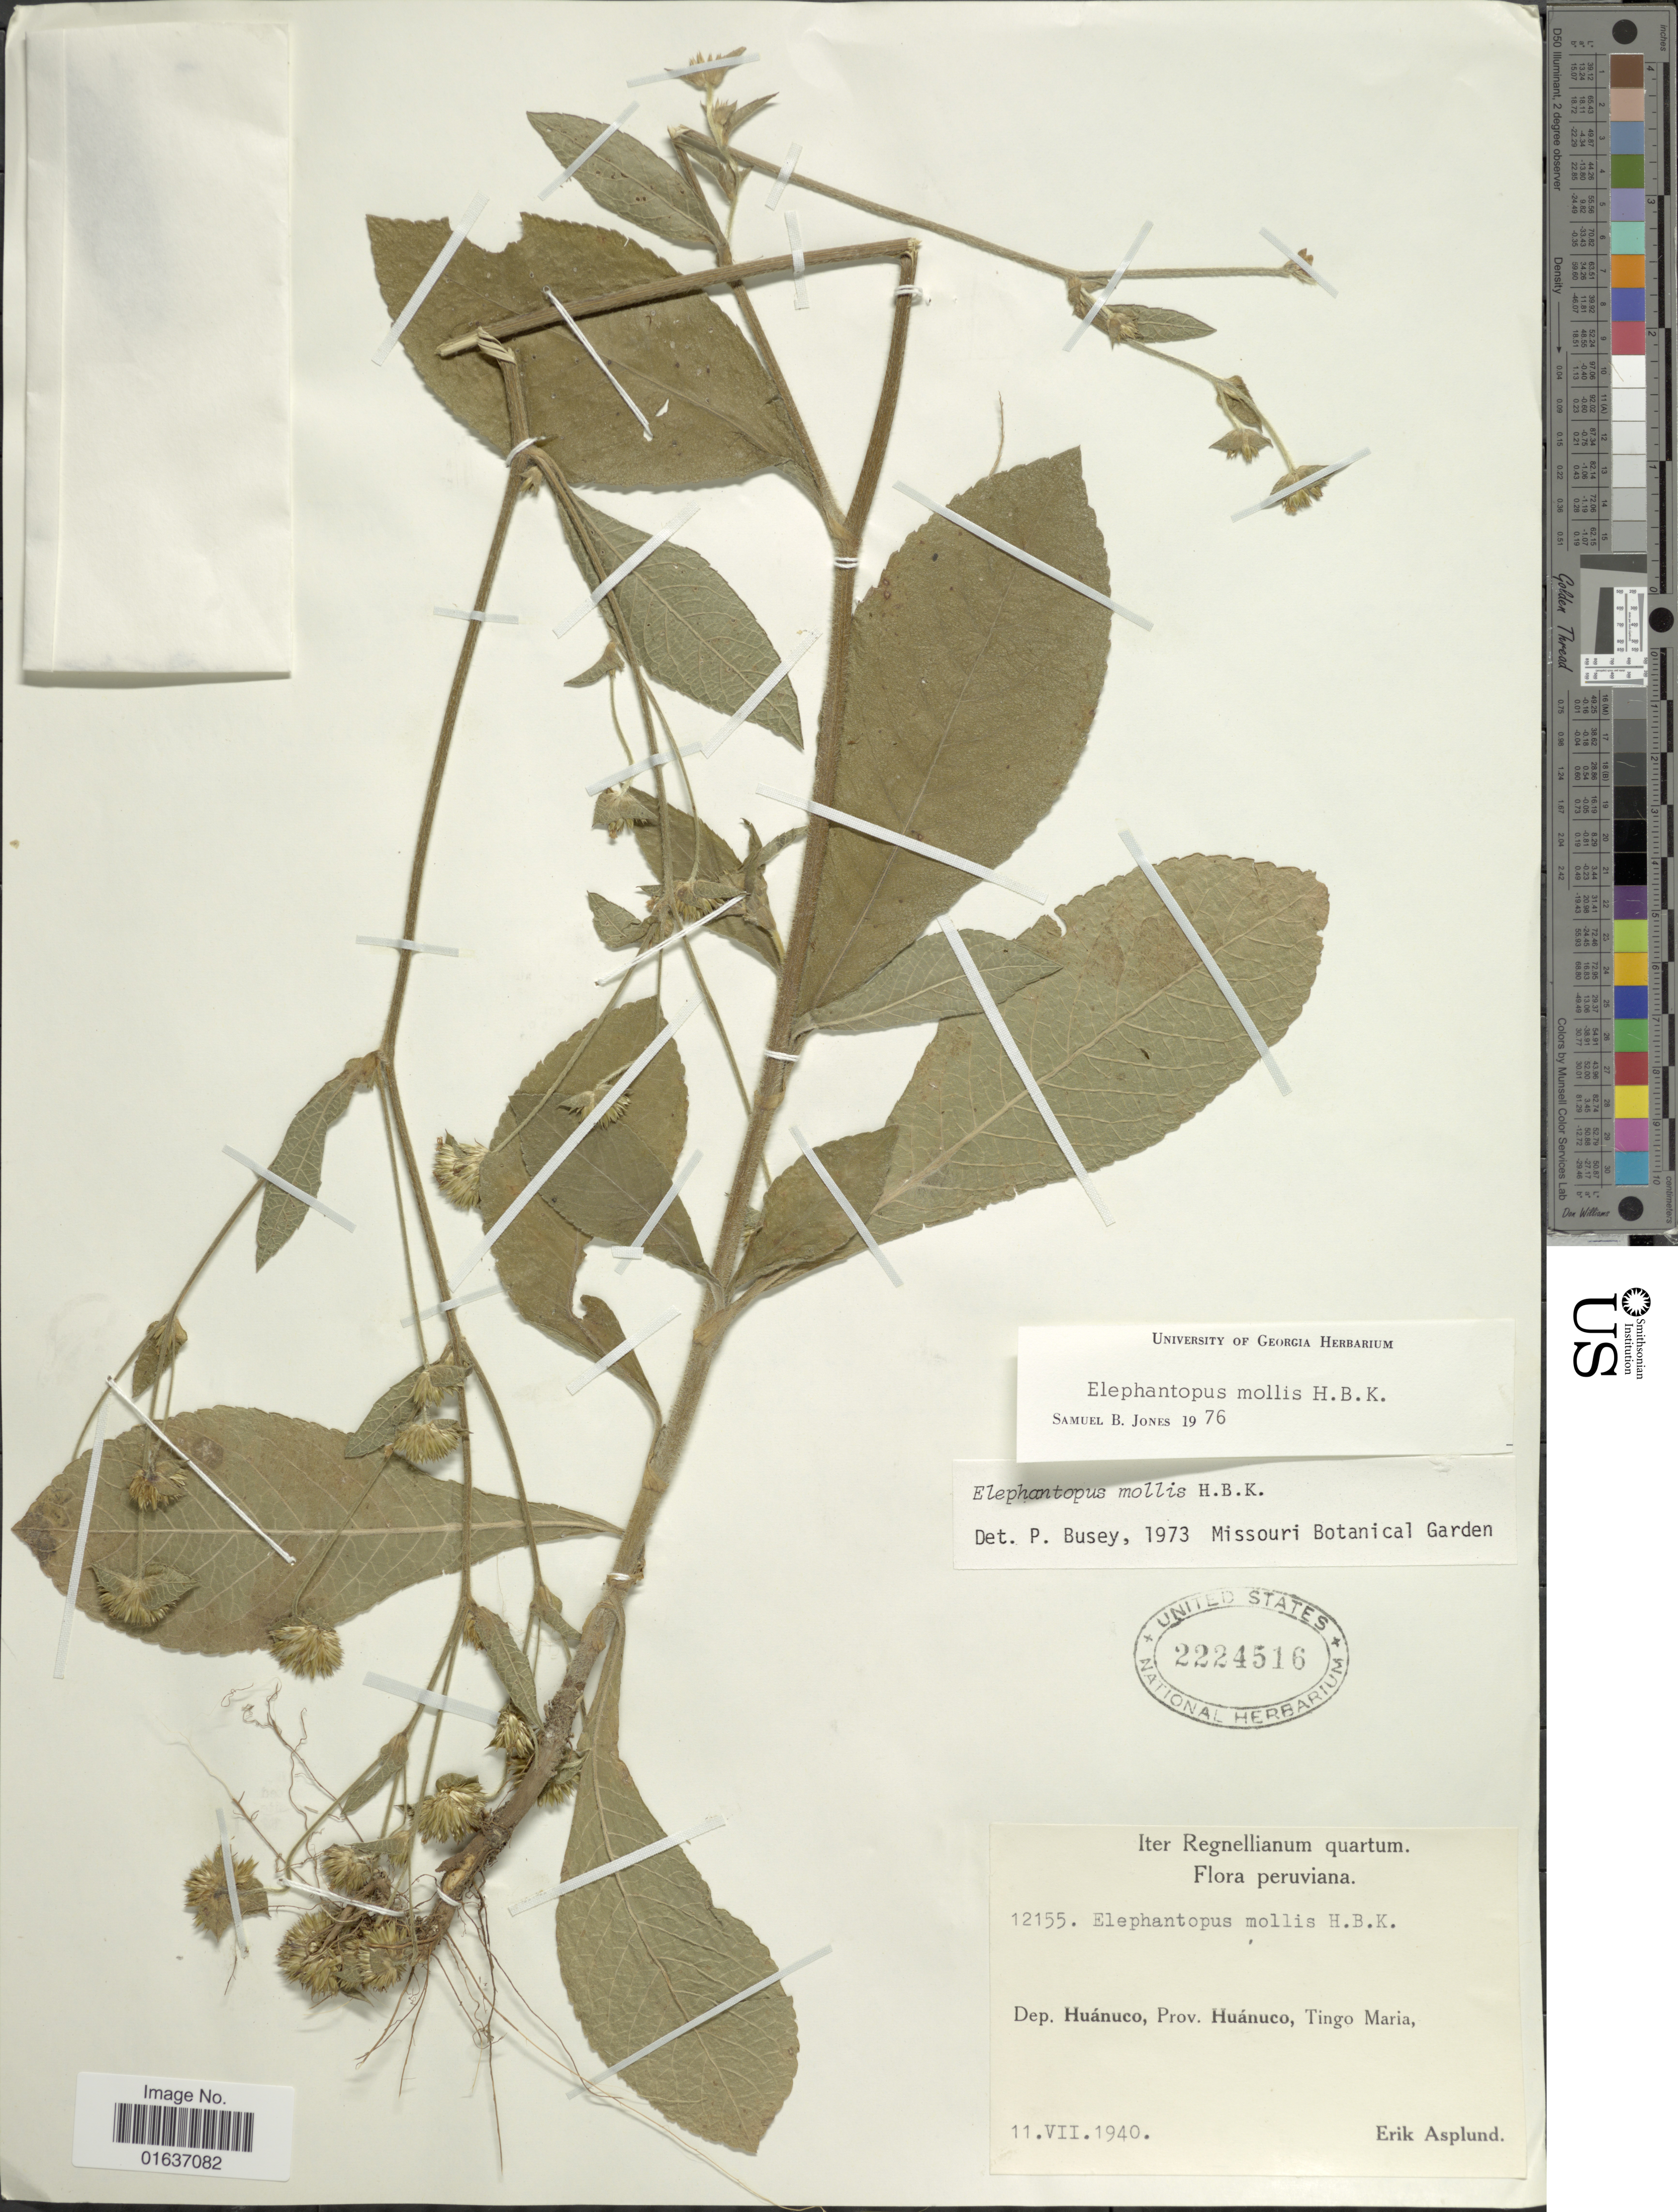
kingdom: Plantae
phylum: Tracheophyta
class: Magnoliopsida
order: Asterales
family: Asteraceae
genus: Elephantopus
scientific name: Elephantopus mollis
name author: Kunth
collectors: E. Asplund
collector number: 12155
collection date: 1940-07-11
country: Peru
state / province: Huánuco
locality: Prov. Huánuco, Tingo Maria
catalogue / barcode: US 2224516